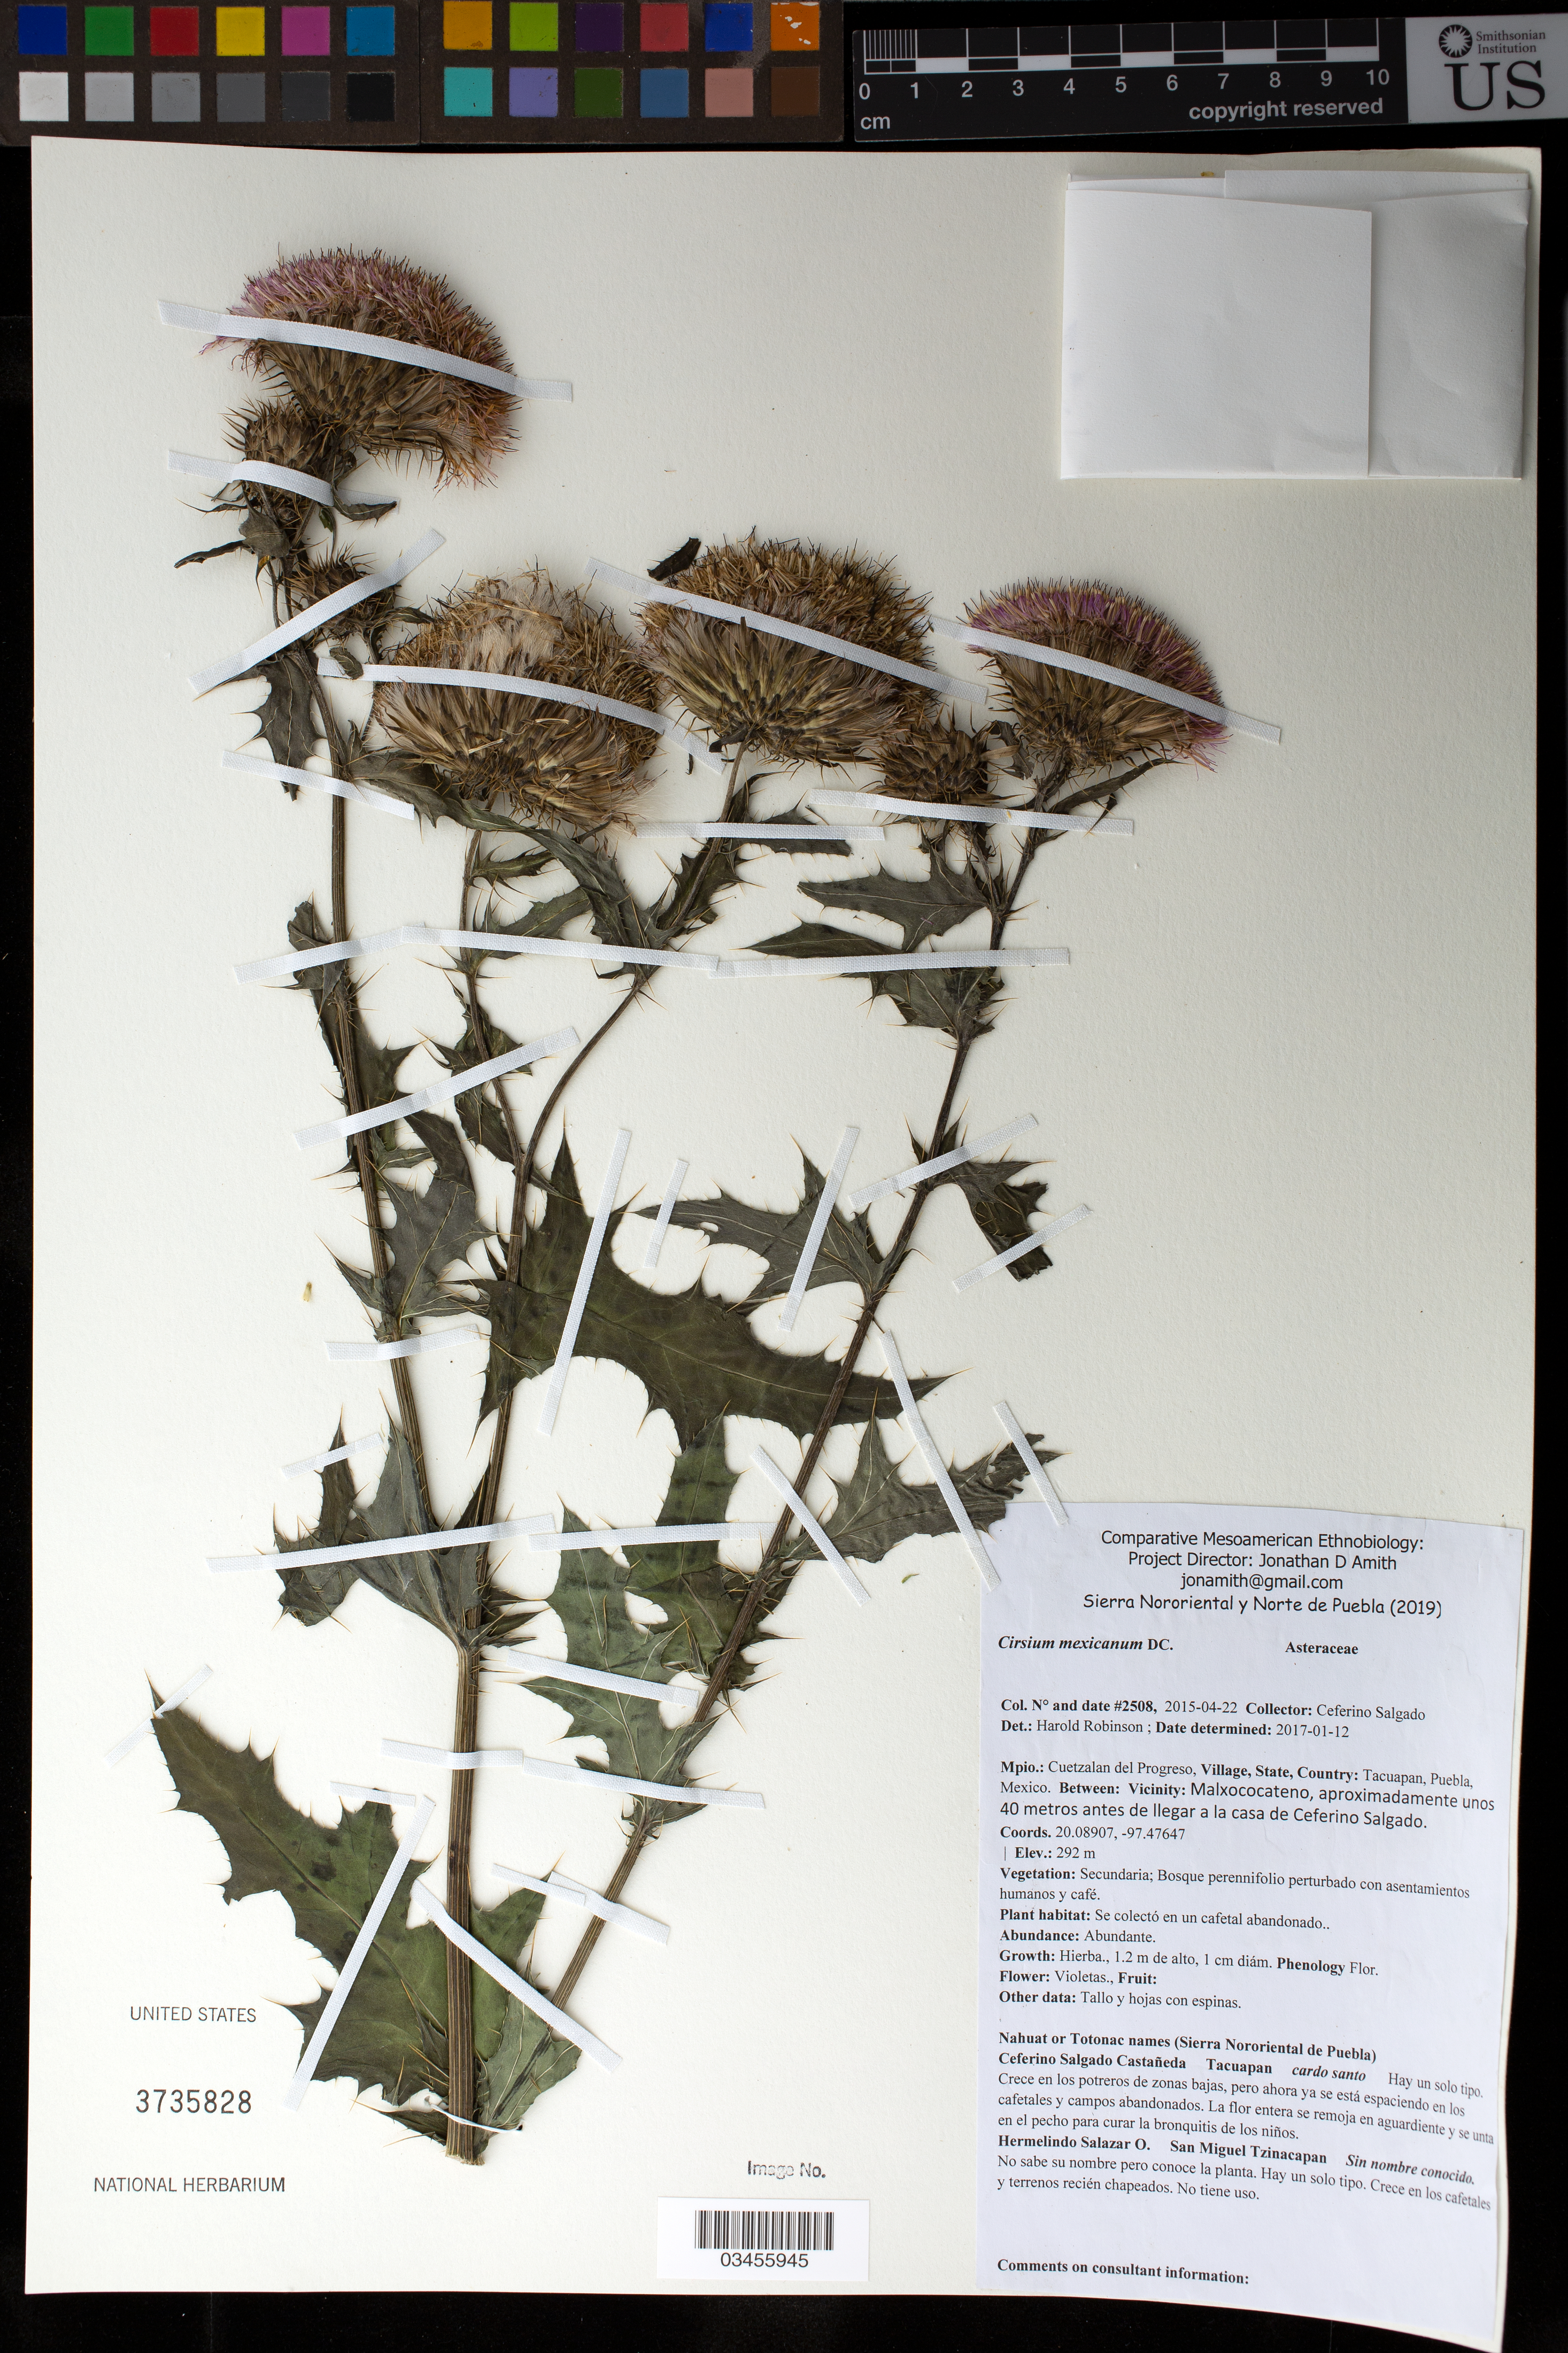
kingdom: Plantae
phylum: Tracheophyta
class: Magnoliopsida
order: Asterales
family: Asteraceae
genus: Cirsium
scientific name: Cirsium mexicanum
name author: DC.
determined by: Robinson, Harold E., (US)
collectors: C. Salgado Castañeda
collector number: CSC_02508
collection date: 2015-04-22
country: México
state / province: Puebla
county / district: Cuetzalan del Progreso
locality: PUEBLO: Tacuapan; LOCALIDAD EXACTA: Malxococateno, aproximadamente unos 40 metros antes de llegar a la casa de Ceferino Salgado.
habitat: Bosque perennifolio perturbado con asentamientos humanos y café | Se colectó en un cafetal abandonado.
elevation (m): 292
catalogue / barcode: US 3735828